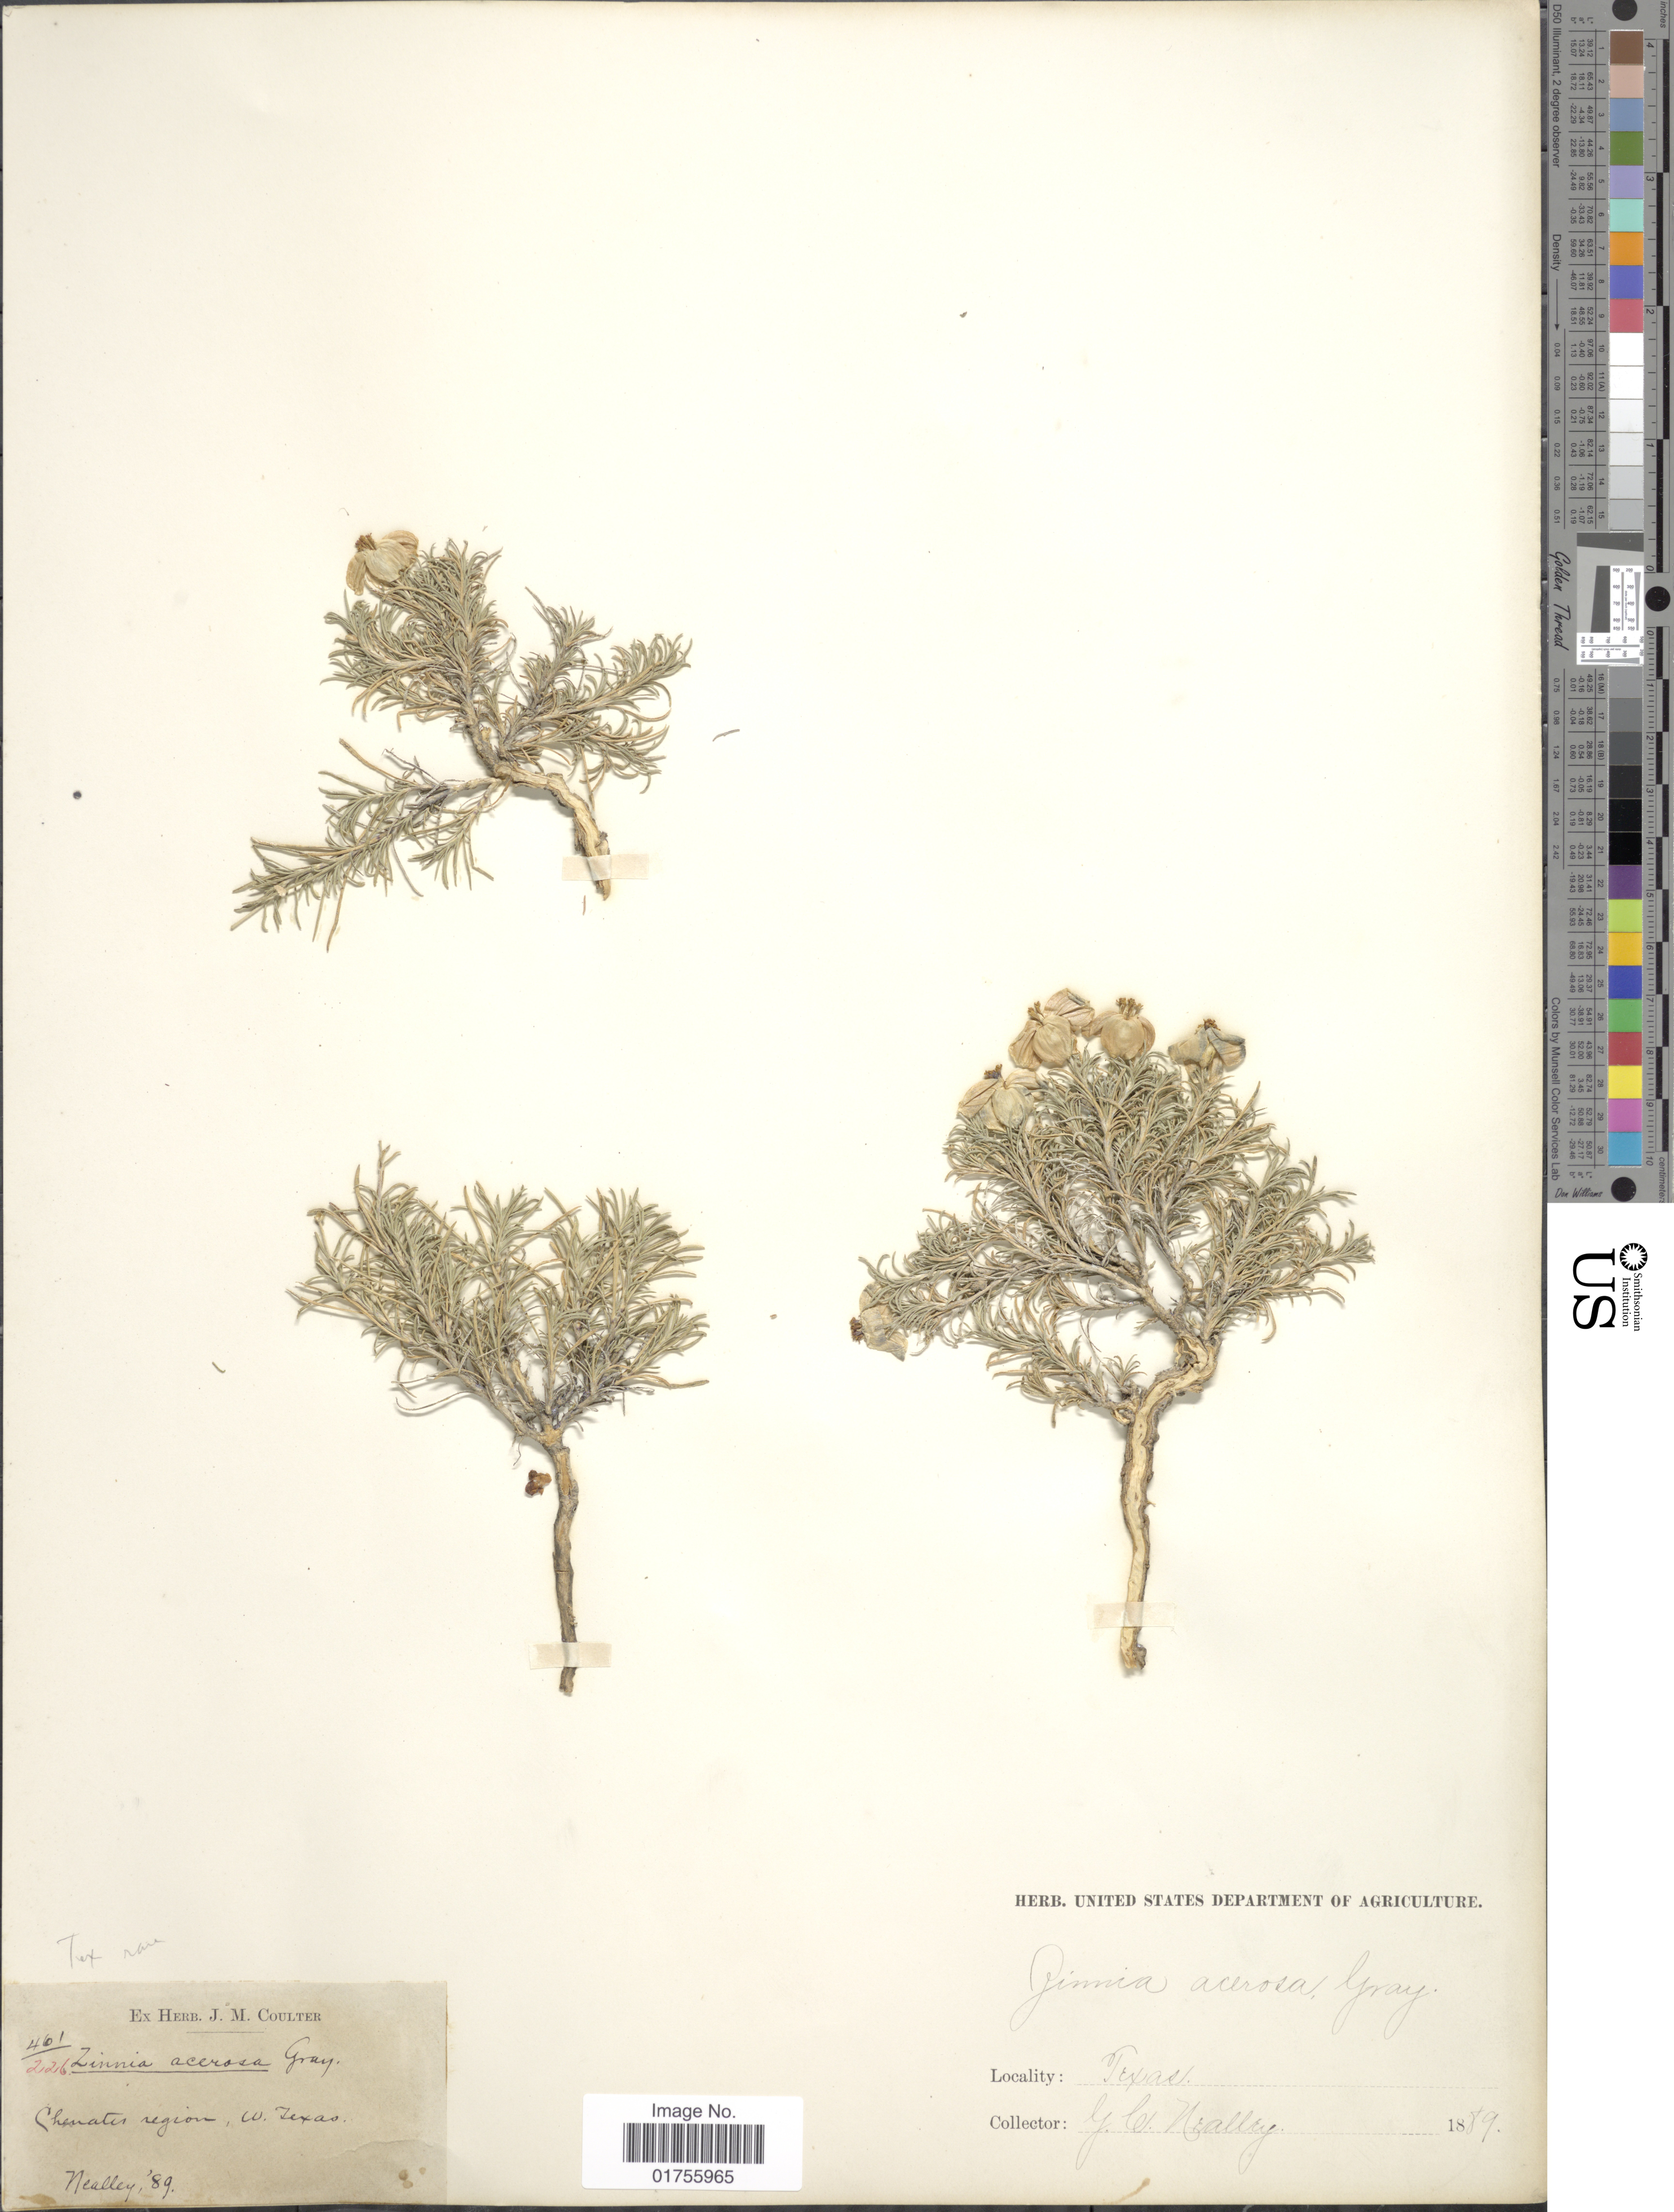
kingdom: Plantae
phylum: Tracheophyta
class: Magnoliopsida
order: Asterales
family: Asteraceae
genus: Zinnia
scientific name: Zinnia acerosa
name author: (DC.) A. Gray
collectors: G. C. Nealley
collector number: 461/226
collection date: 1889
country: United States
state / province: Texas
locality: Chenates region, W. Texas